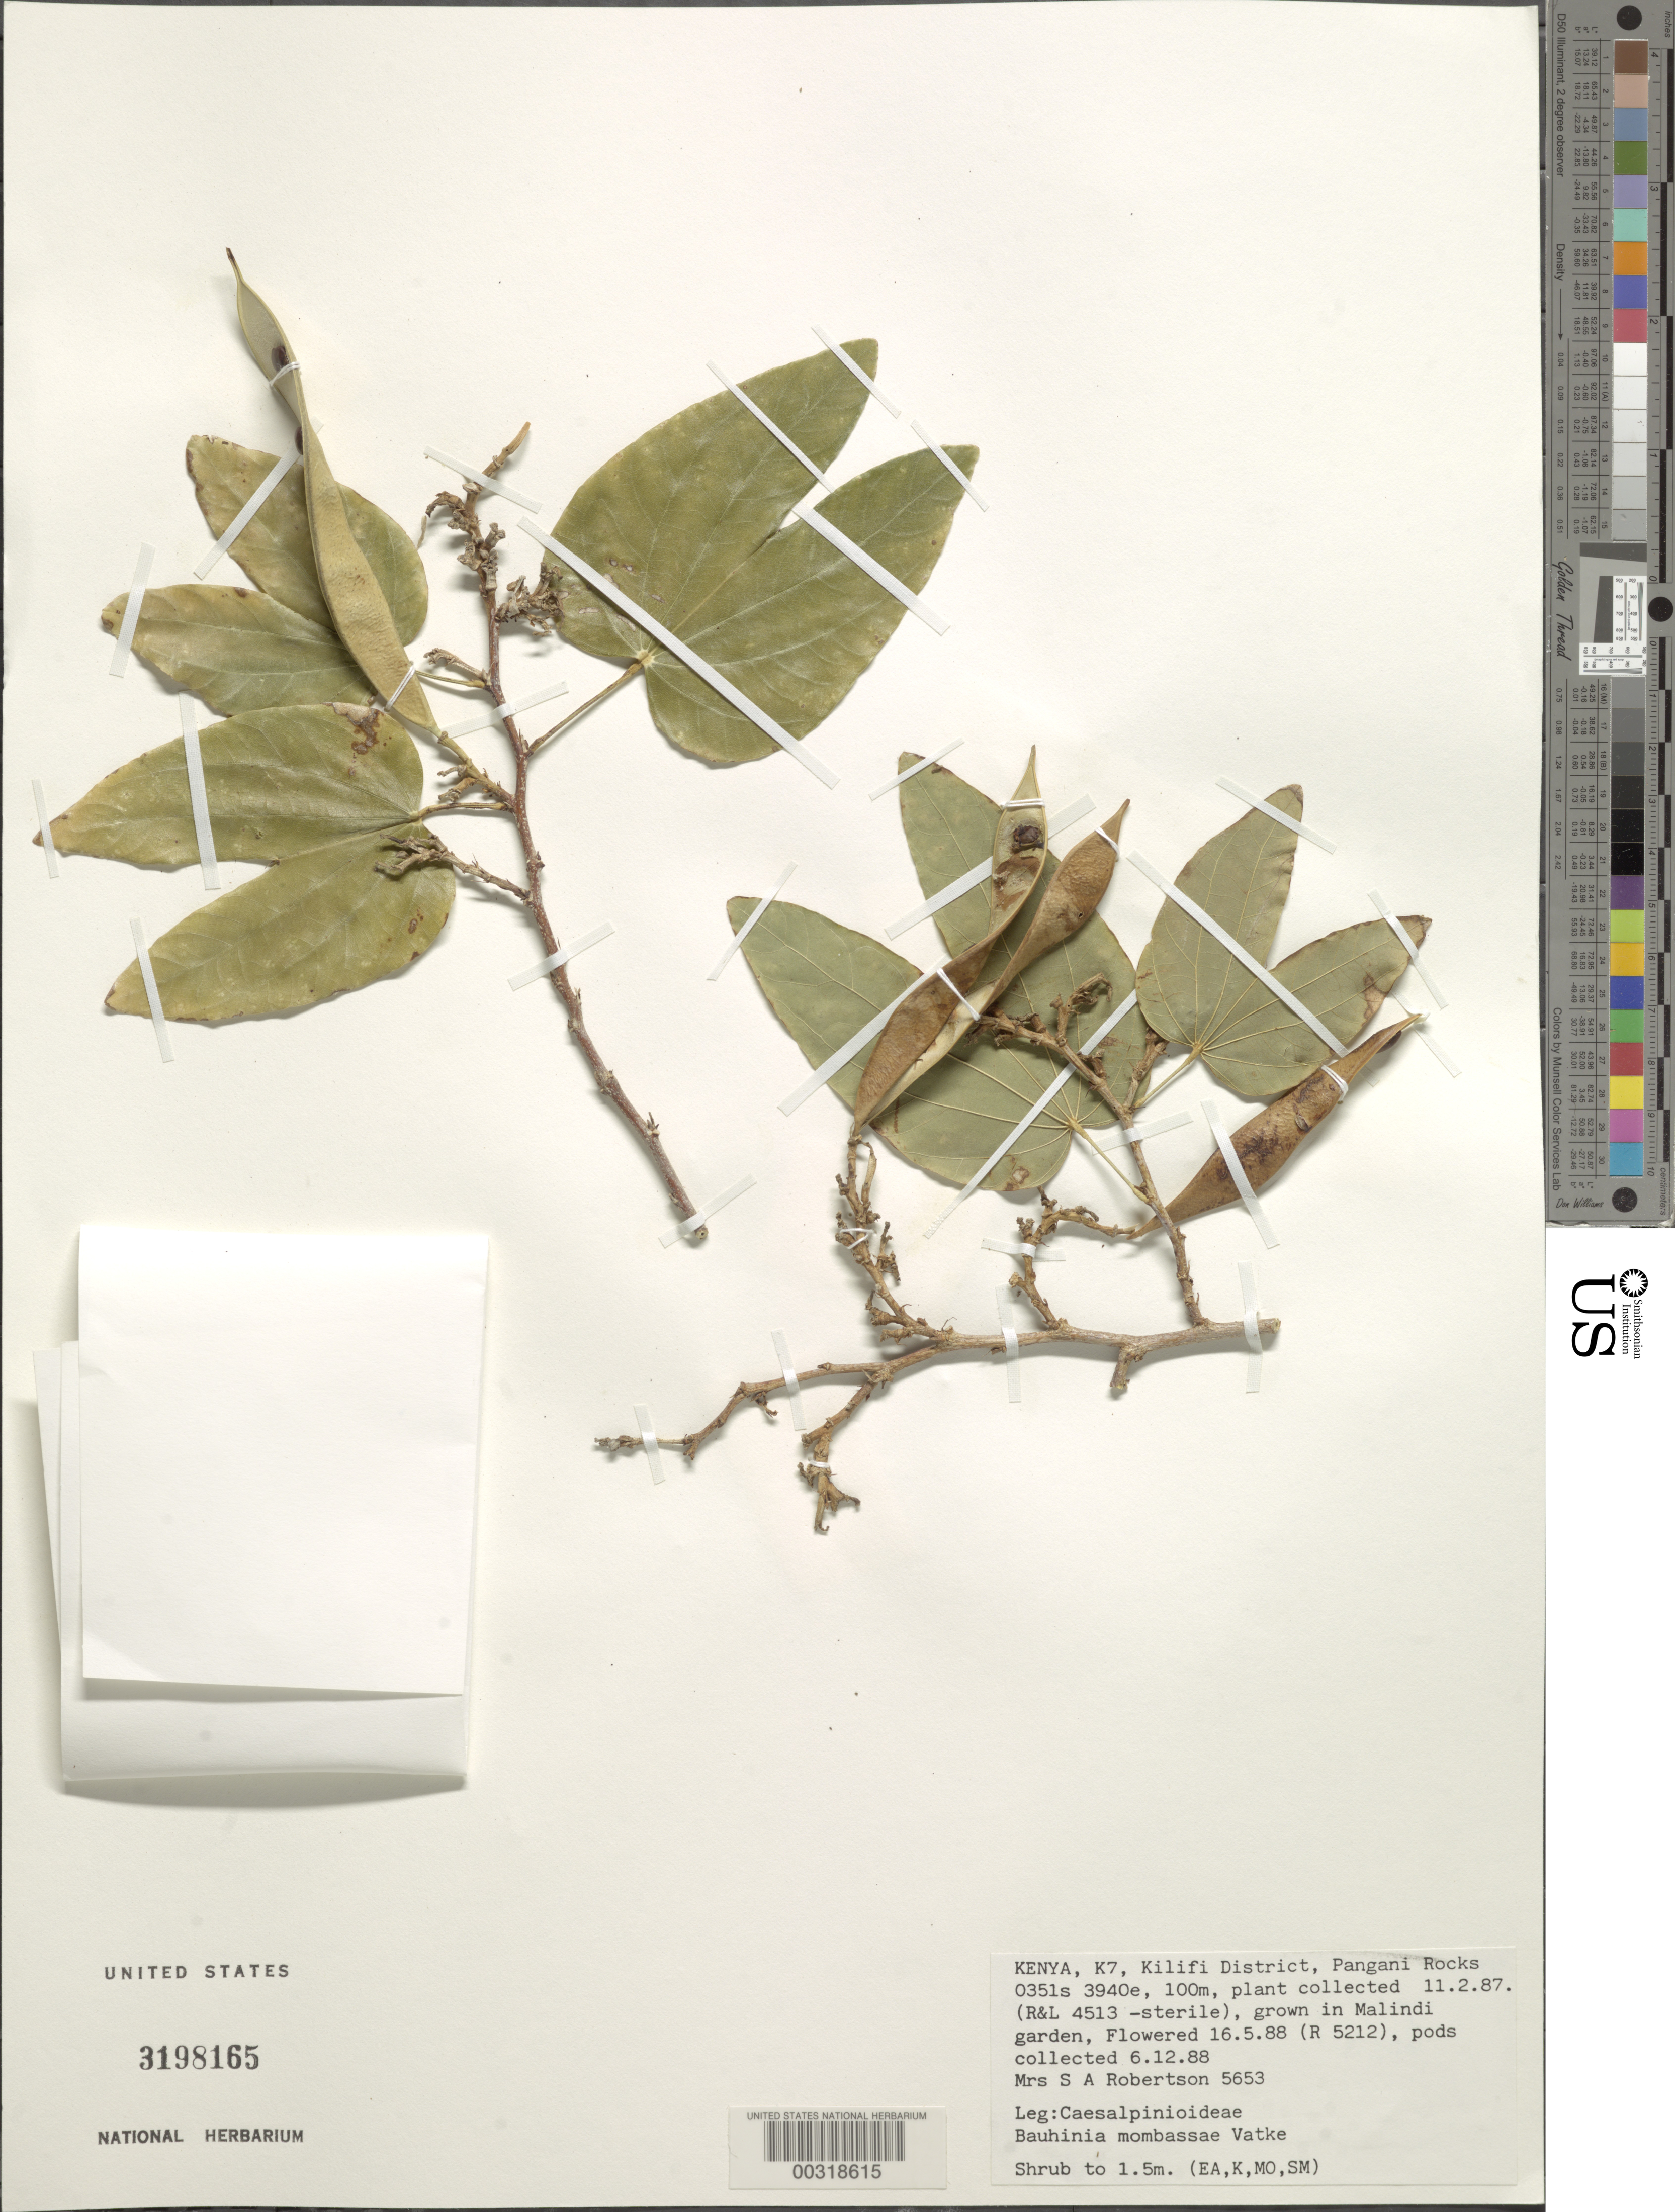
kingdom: Plantae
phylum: Tracheophyta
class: Magnoliopsida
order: Fabales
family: Fabaceae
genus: Bauhinia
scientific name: Bauhinia mombassae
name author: Vatke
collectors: Mrs. S. A. Robertson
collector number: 5653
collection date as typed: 06 Dec 1988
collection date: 1988-12-06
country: Kenya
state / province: Kilifi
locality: Pangani rocks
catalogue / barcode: US 3198165